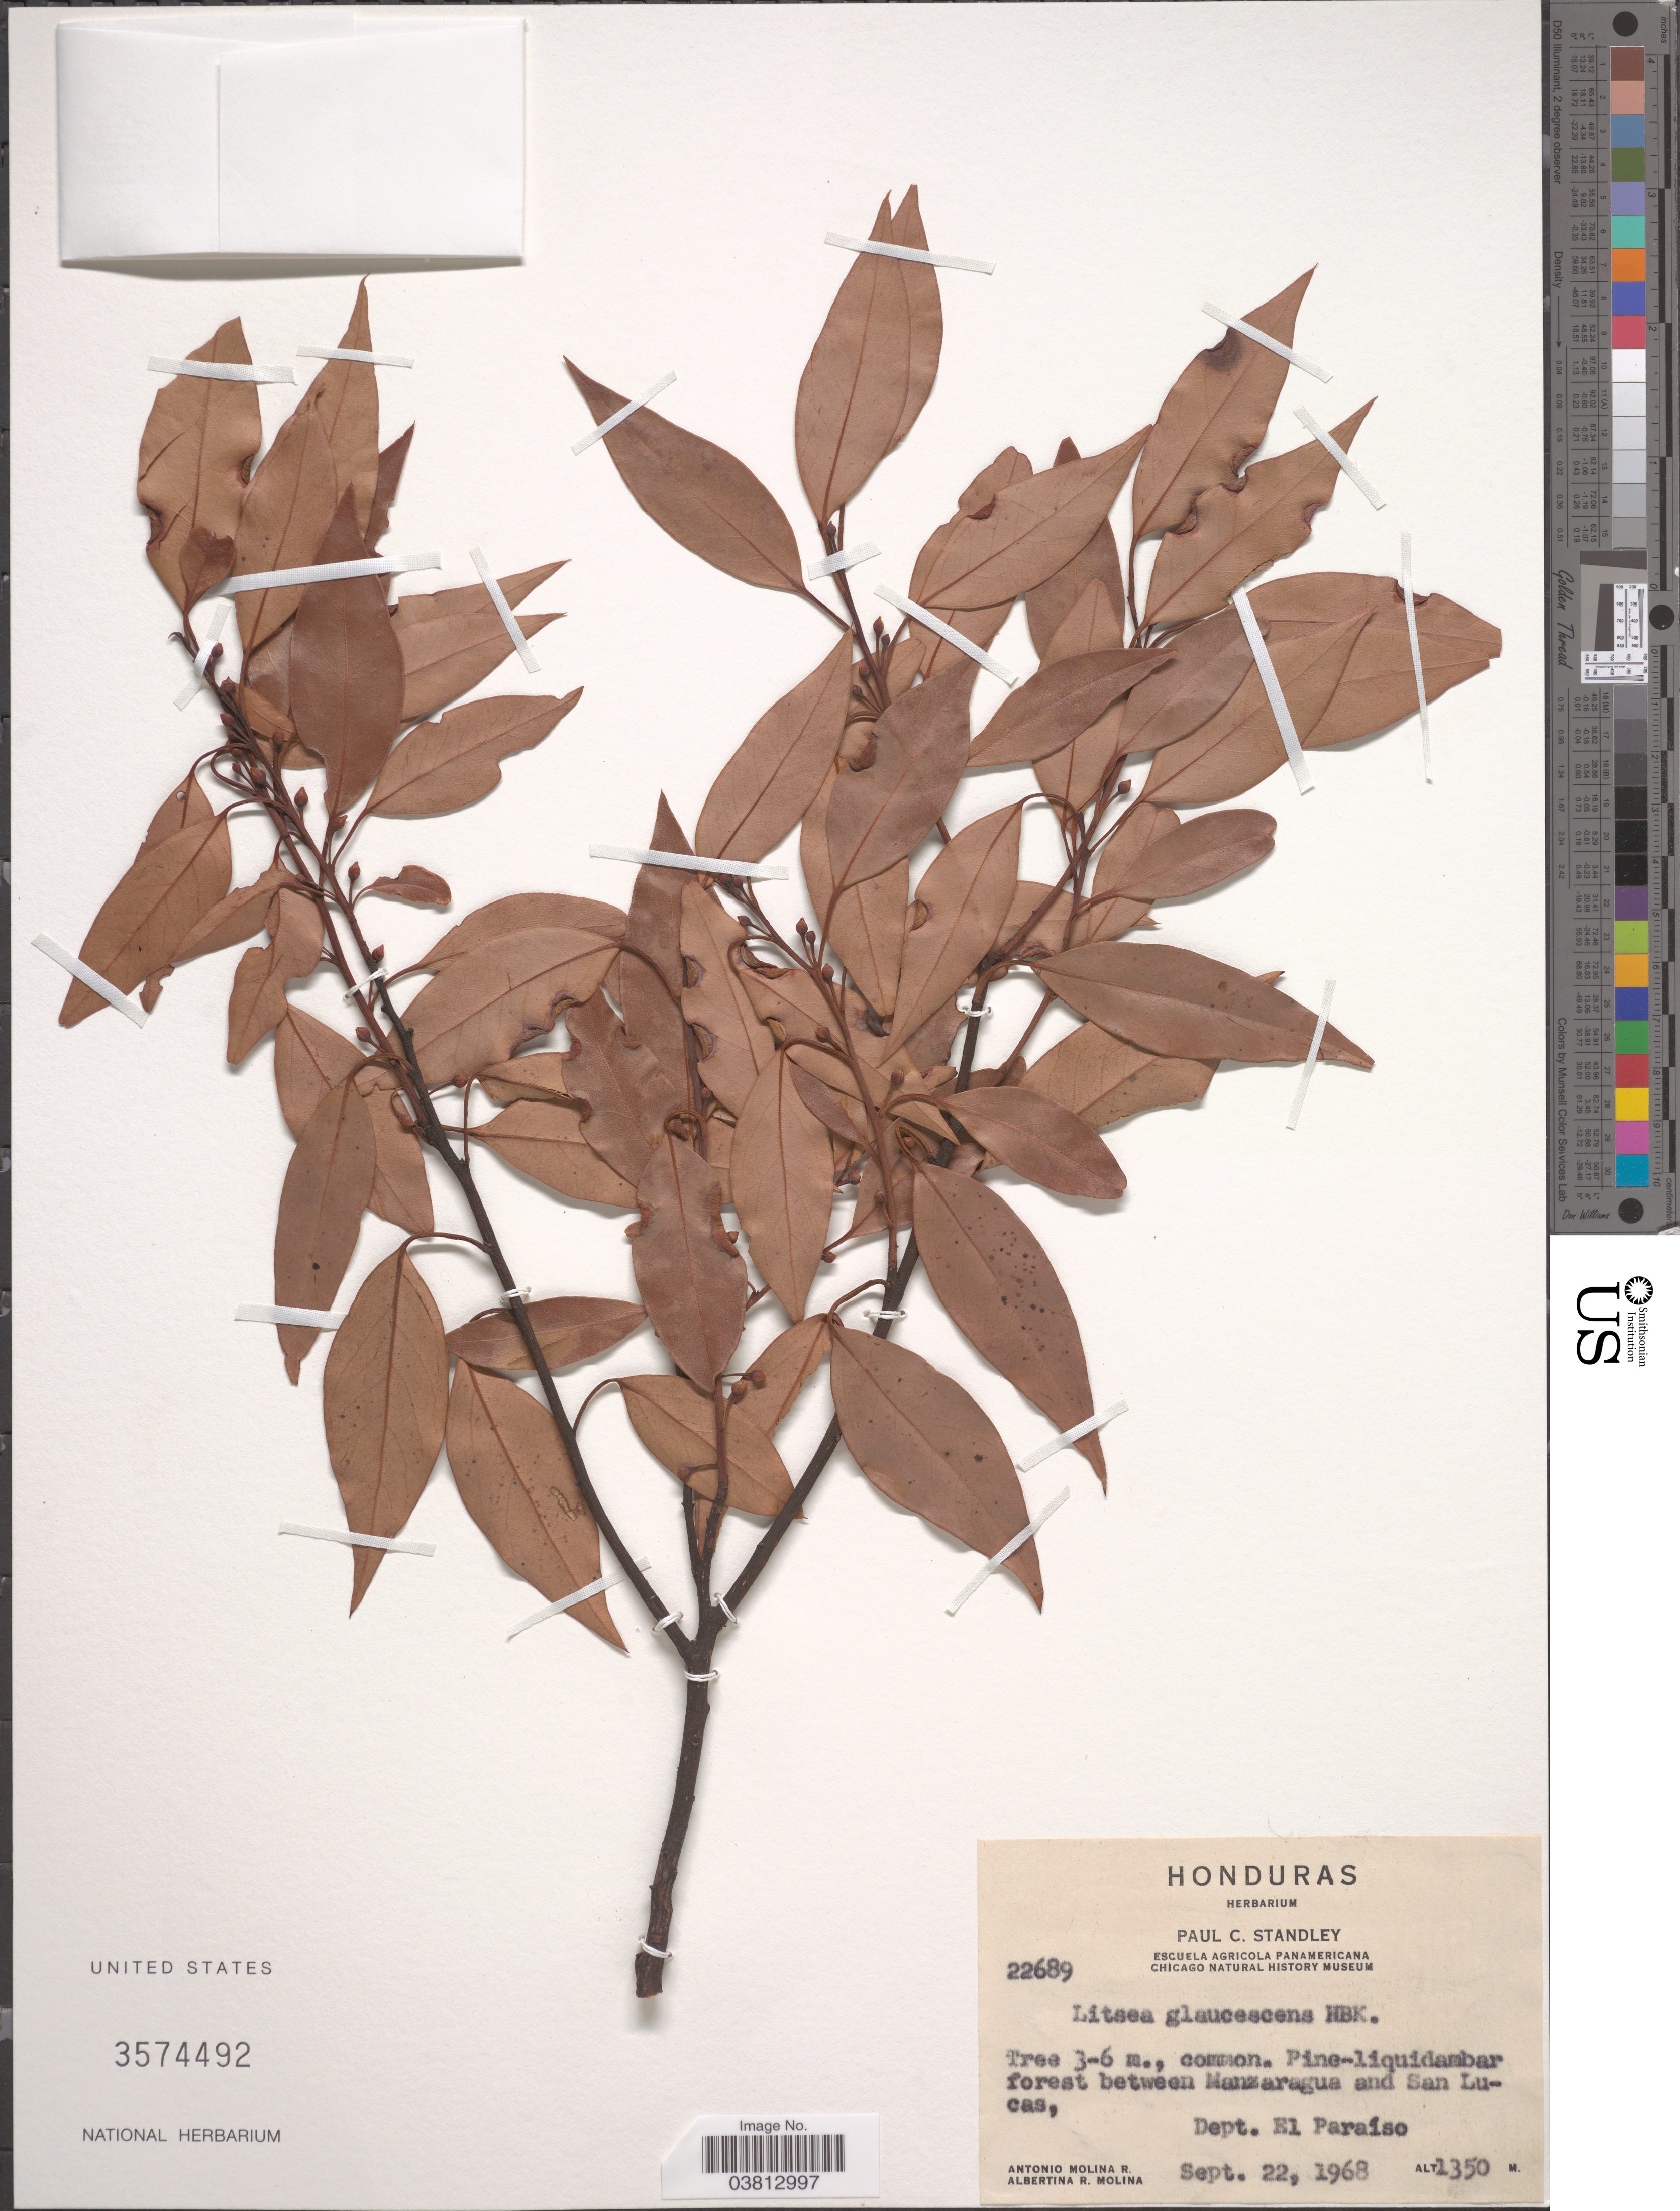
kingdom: Plantae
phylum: Tracheophyta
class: Magnoliopsida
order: Laurales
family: Lauraceae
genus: Litsea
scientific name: Litsea glaucescens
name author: Kunth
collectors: A. Molina R. & A. R. Molina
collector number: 22689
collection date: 1968-09-22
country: Honduras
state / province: El Paraiso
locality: Pine-liquidambar forest between Manzaragua and San Lucas, Dept. El Paraíso.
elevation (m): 1350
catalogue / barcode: US 3574492